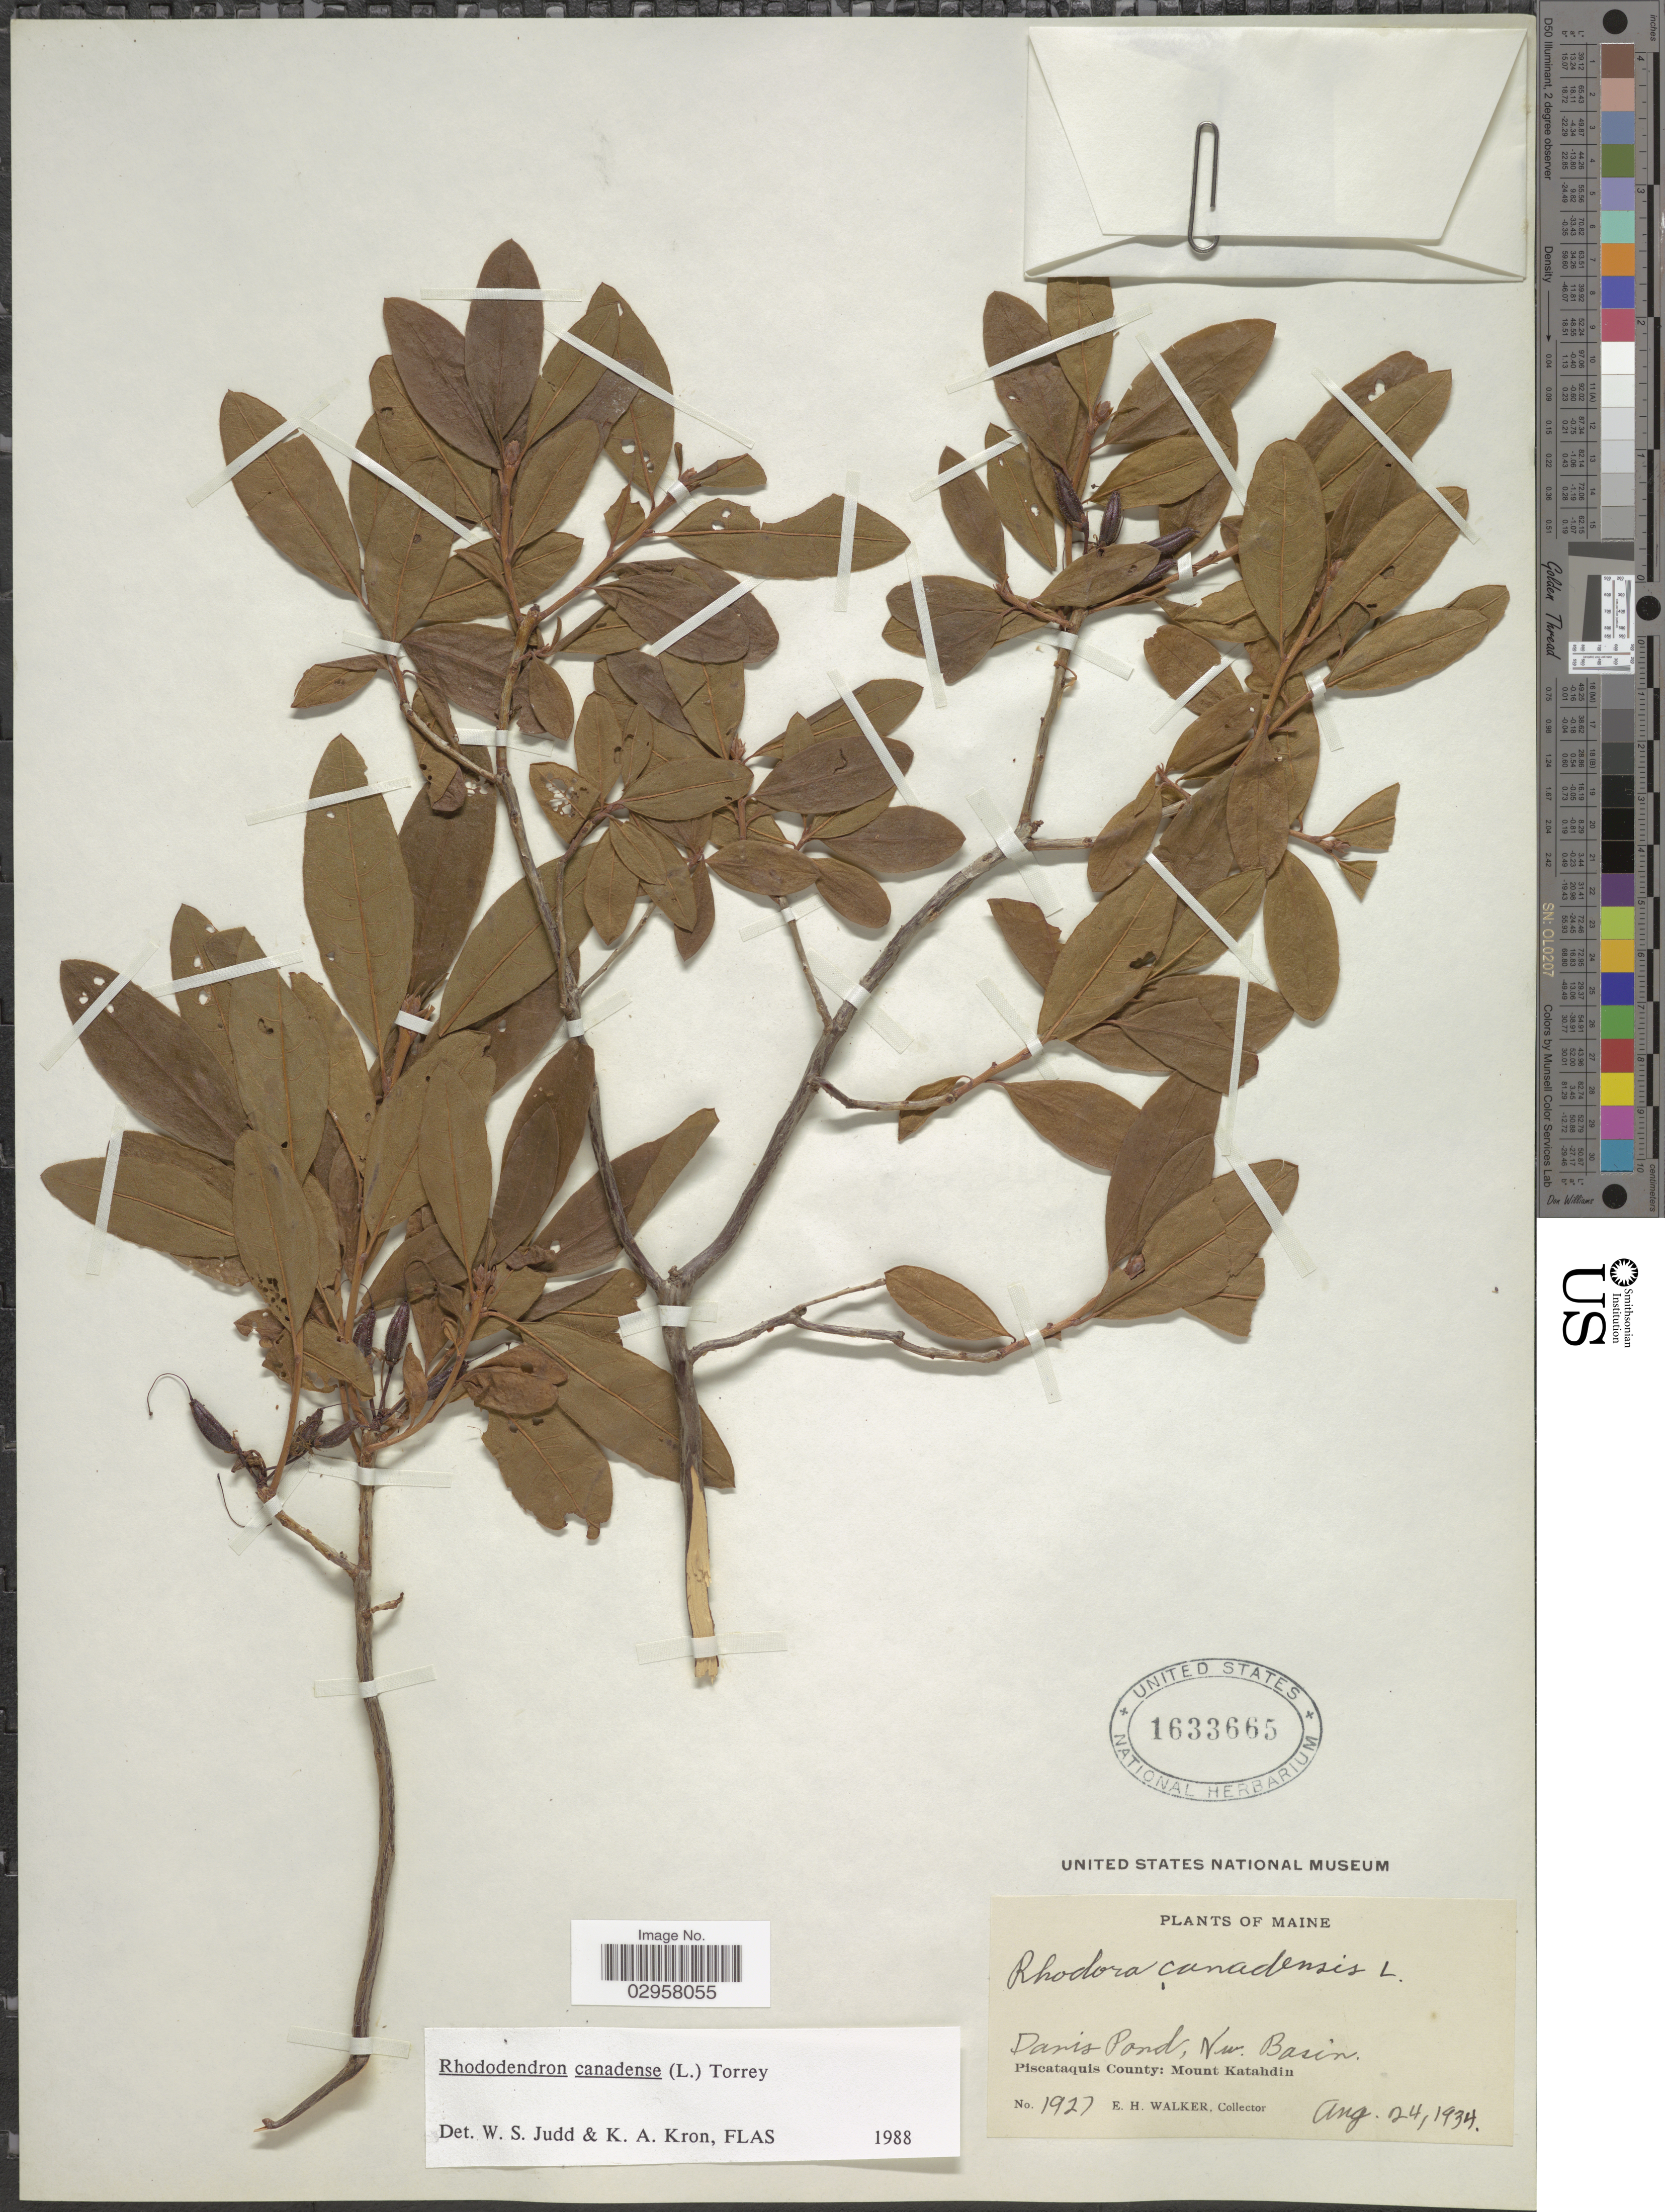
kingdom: Plantae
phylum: Tracheophyta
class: Magnoliopsida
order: Ericales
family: Ericaceae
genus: Rhododendron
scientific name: Rhododendron canadense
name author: (L.) Torr.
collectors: E. H. Walker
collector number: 1927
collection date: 1934-08-24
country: United States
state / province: Maine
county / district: Piscataquis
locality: Davis Pomd, New Basin. Piscataquis County: Mount Katahdin.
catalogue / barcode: US 1633665